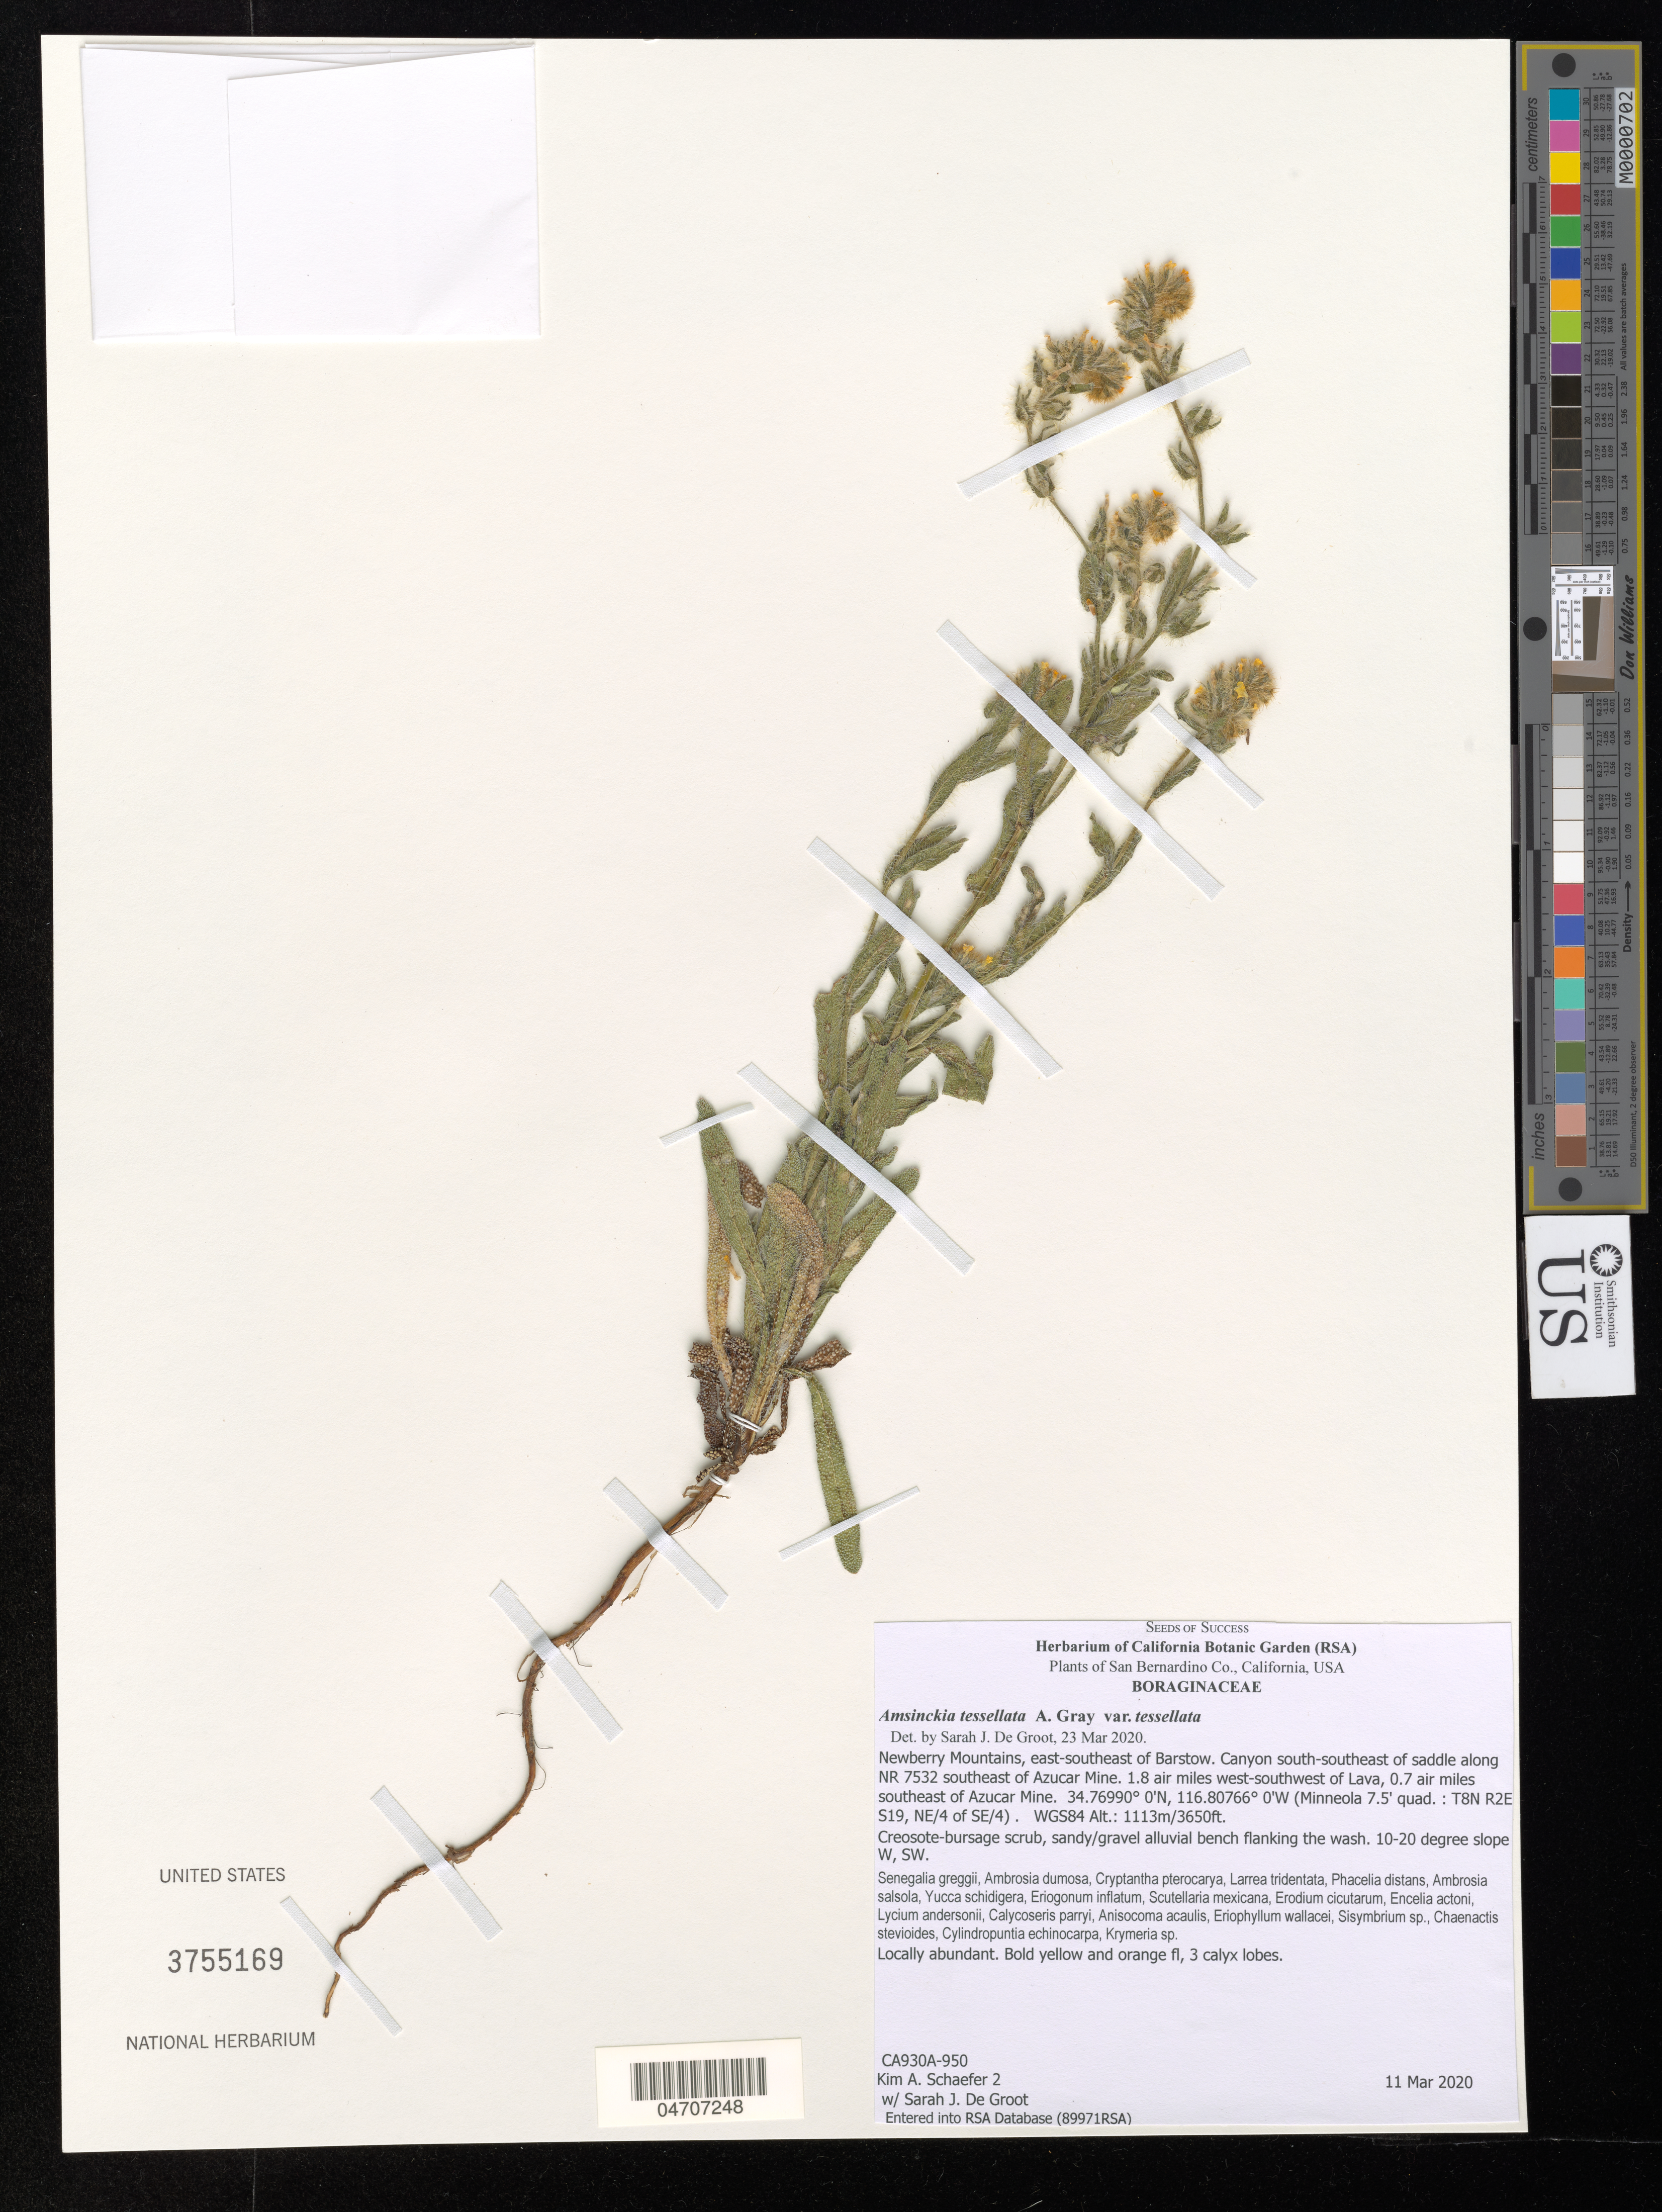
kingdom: Plantae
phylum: Tracheophyta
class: Magnoliopsida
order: Boraginales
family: Boraginaceae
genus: Amsinckia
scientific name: Amsinckia tessellata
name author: A. Gray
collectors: K. Schaefer & S. De Groot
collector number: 2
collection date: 2020-03-11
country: United States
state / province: California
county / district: San Bernardino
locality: San Bernardino Co. Newberry Mountains, east-southeast of Barstow. Canyon south-southeast of saddle along NR 7532 southeast of Azucar Mine. 1.8 air miles west-southwest of Lava, 0.7 air miles southeast of Azucar Mine. (Minneola 7.5' quad.: T8N R2E S19, NE/4 of SE/4). WGS84.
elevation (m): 1113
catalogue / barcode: US 3755169